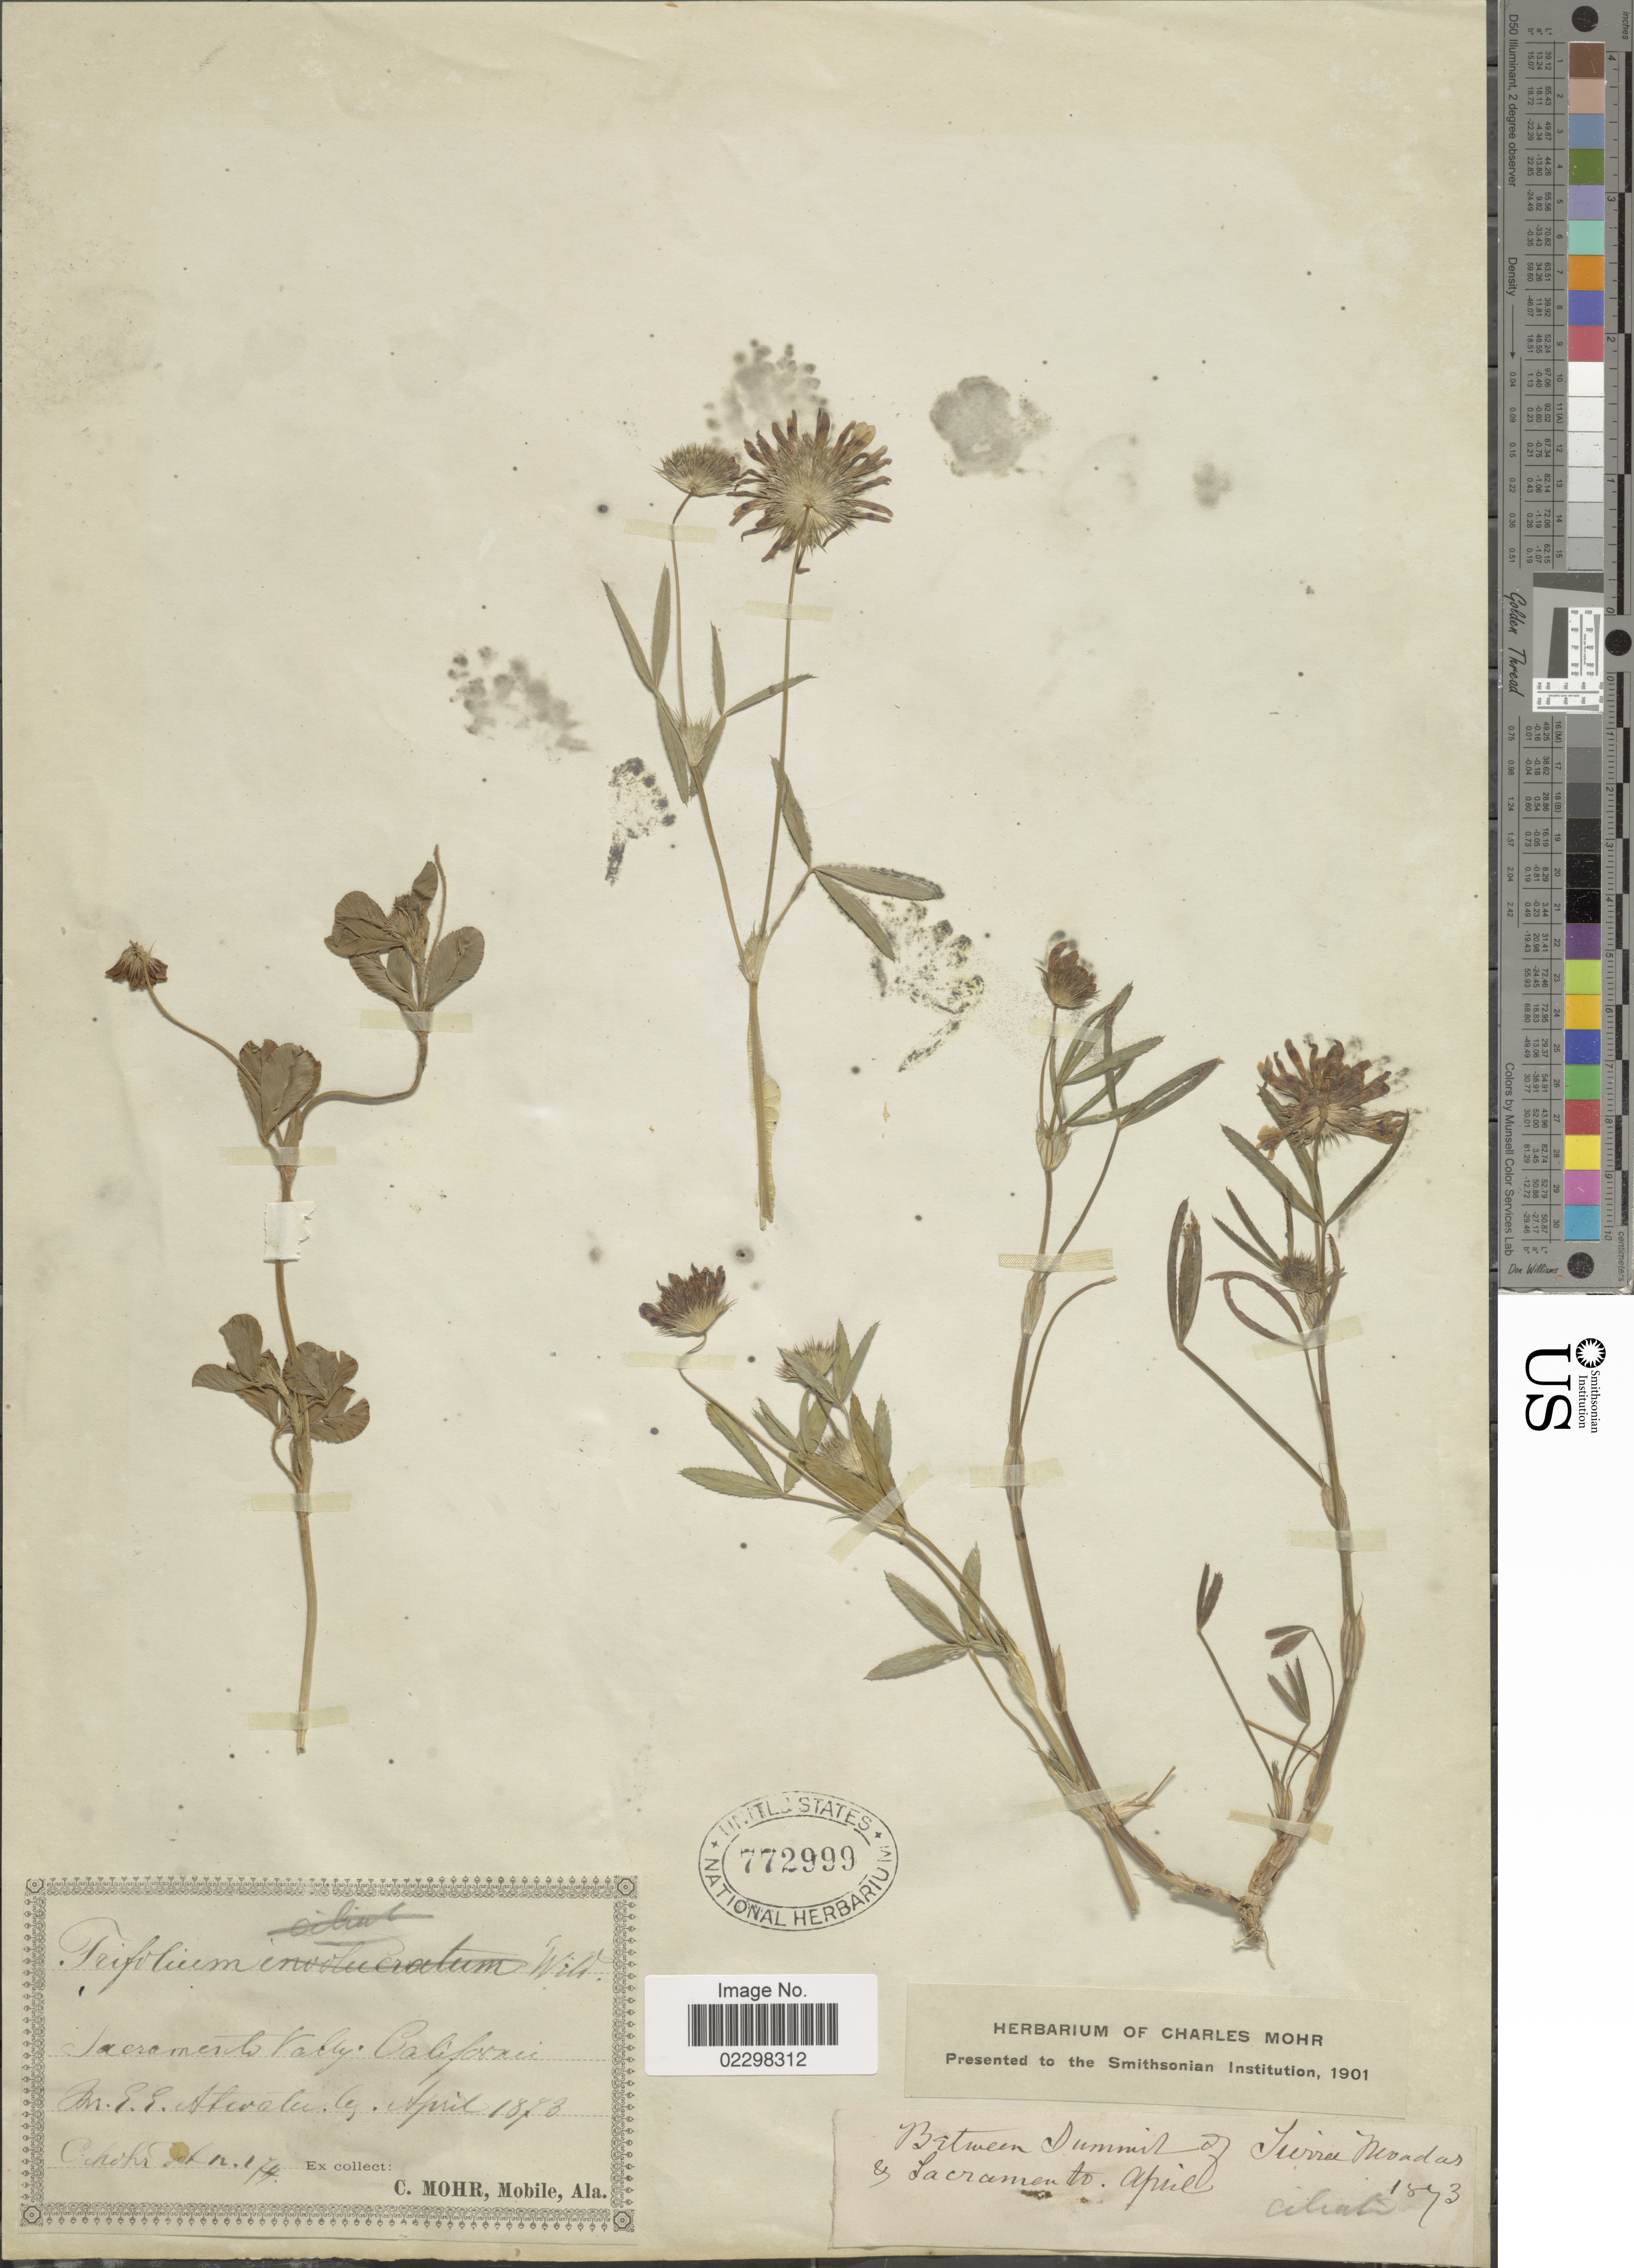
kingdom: Plantae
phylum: Tracheophyta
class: Magnoliopsida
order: Fabales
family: Fabaceae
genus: Trifolium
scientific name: Trifolium tridentatum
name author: Lindl.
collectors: C. T. Mohr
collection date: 1873-04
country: United States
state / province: California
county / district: Sacramento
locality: Sacramento Valley, California. In E. E. Atwater.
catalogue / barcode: US 772999